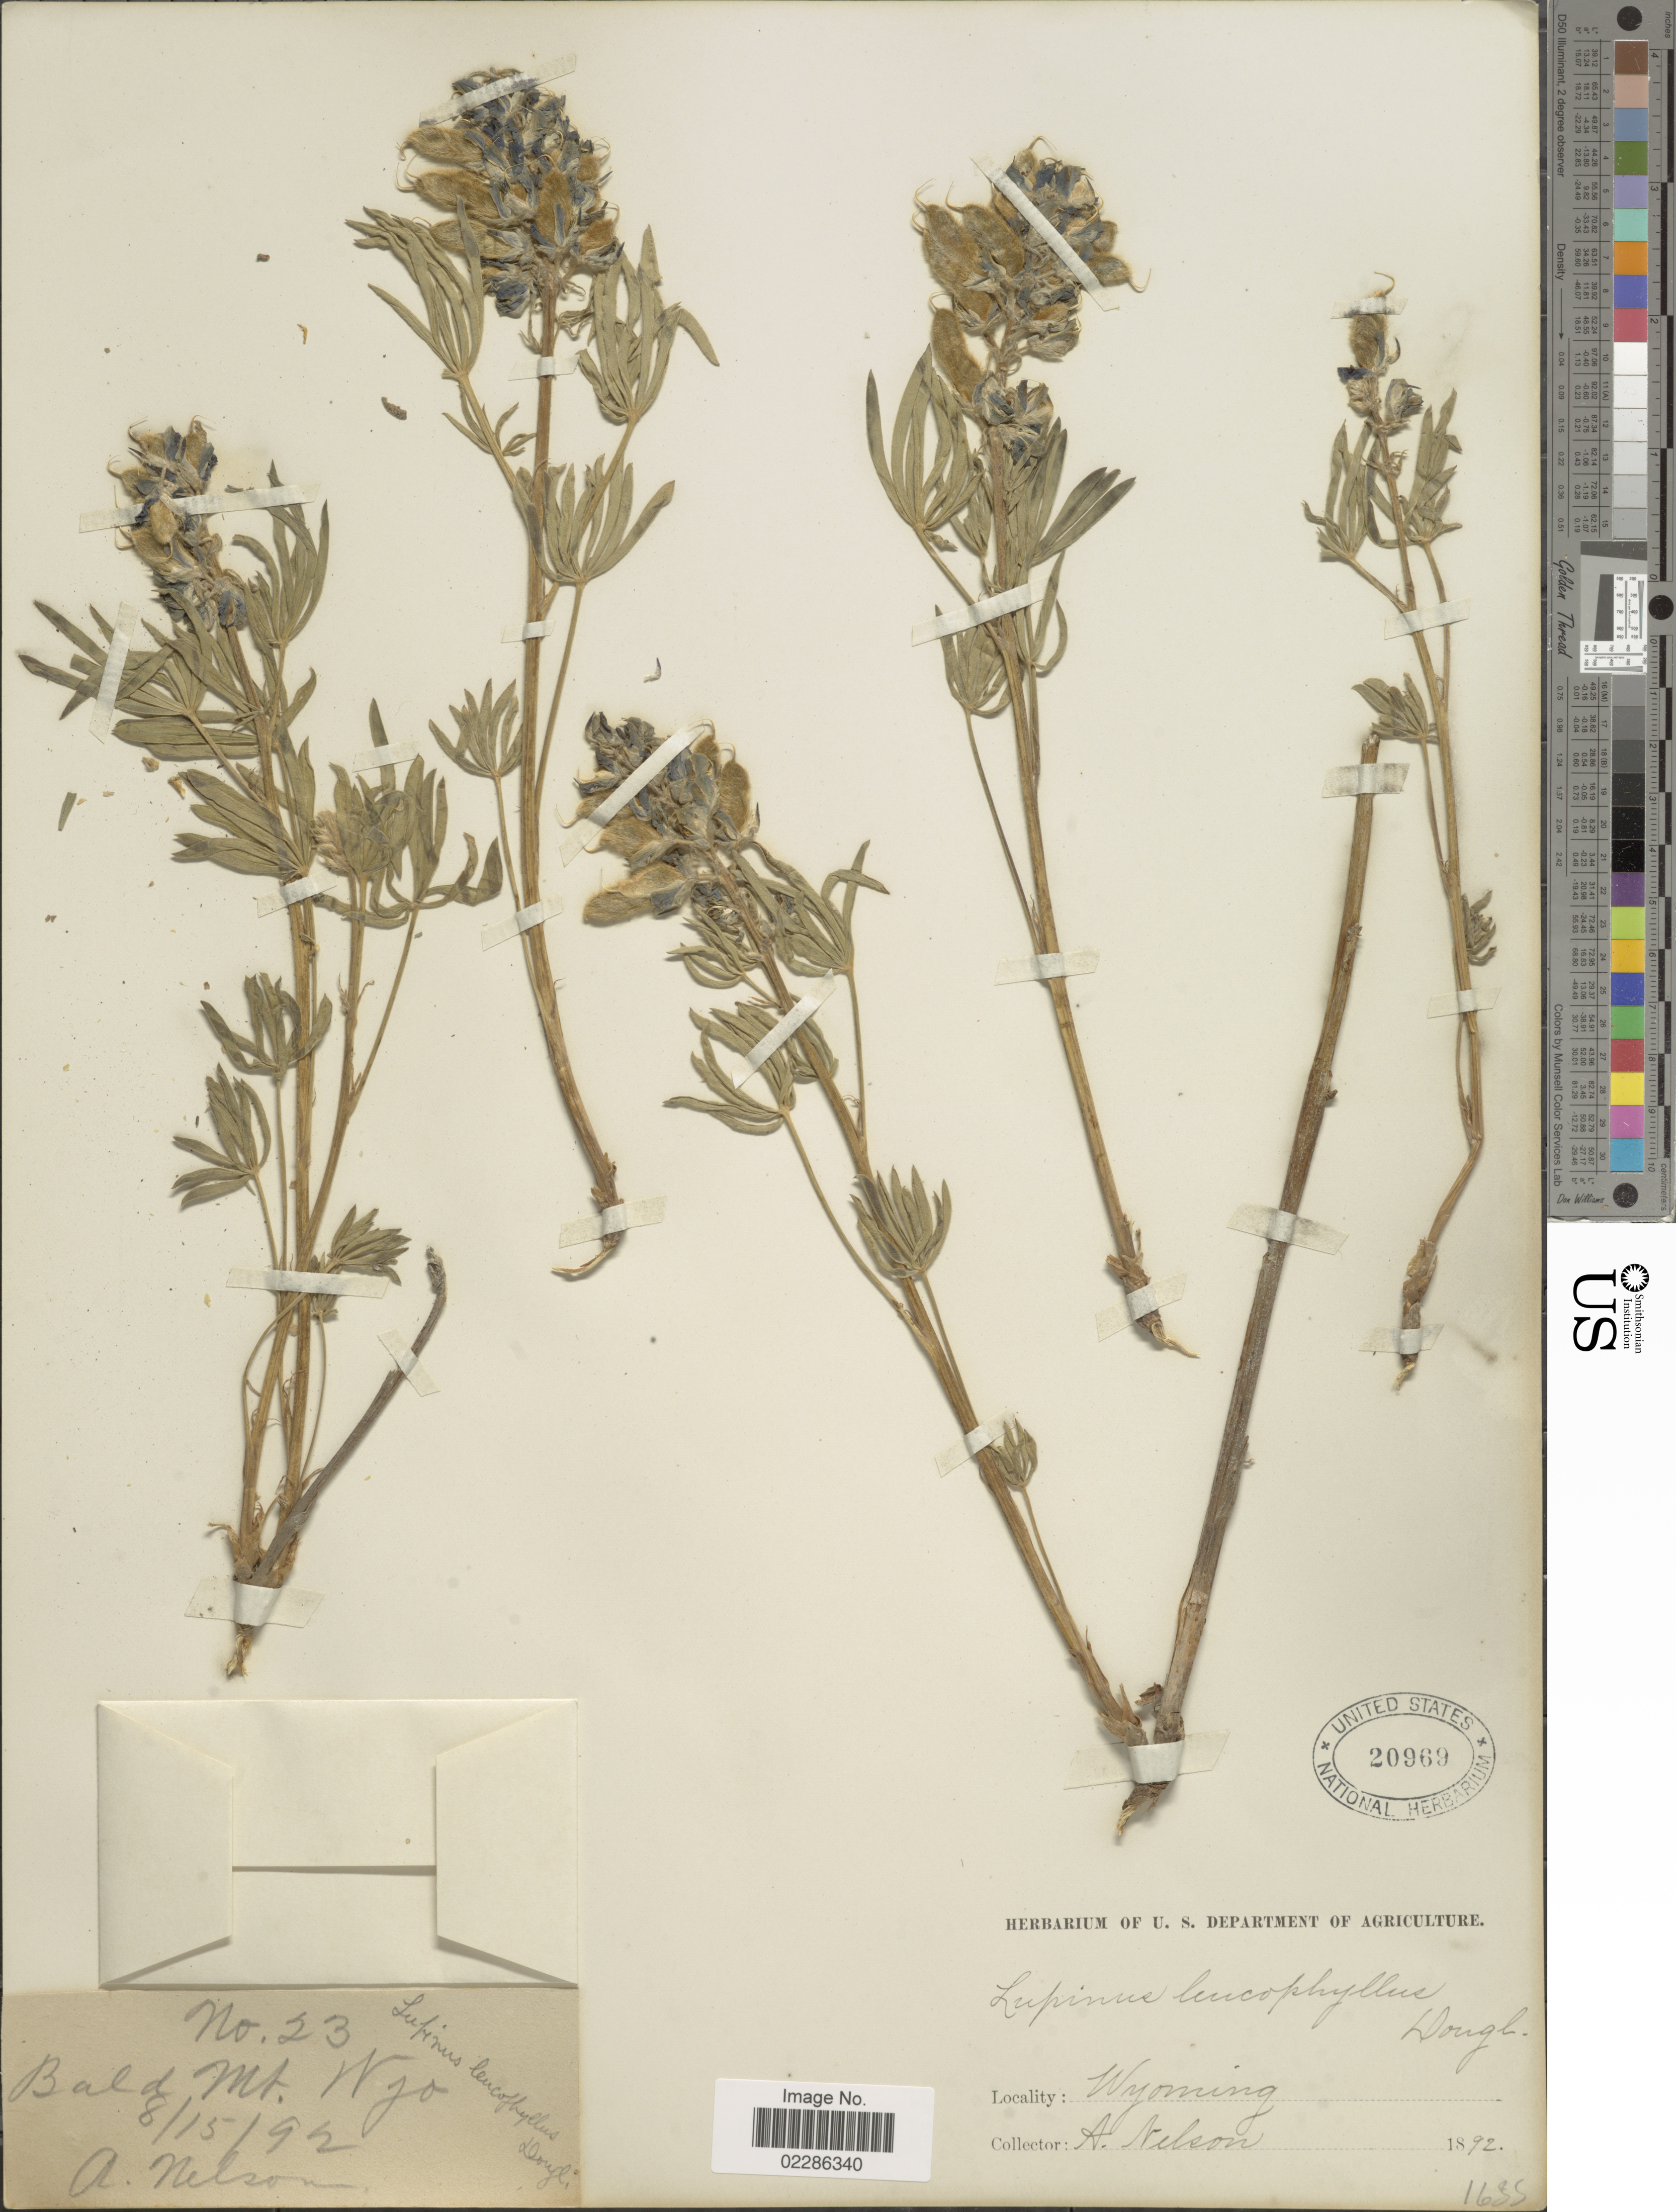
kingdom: Plantae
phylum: Tracheophyta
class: Magnoliopsida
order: Fabales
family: Fabaceae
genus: Lupinus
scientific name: Lupinus monticola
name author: Rydb.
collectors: A. Nelson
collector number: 23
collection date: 1892-08-15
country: United States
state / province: Wyoming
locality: Bald mt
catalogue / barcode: US 20969